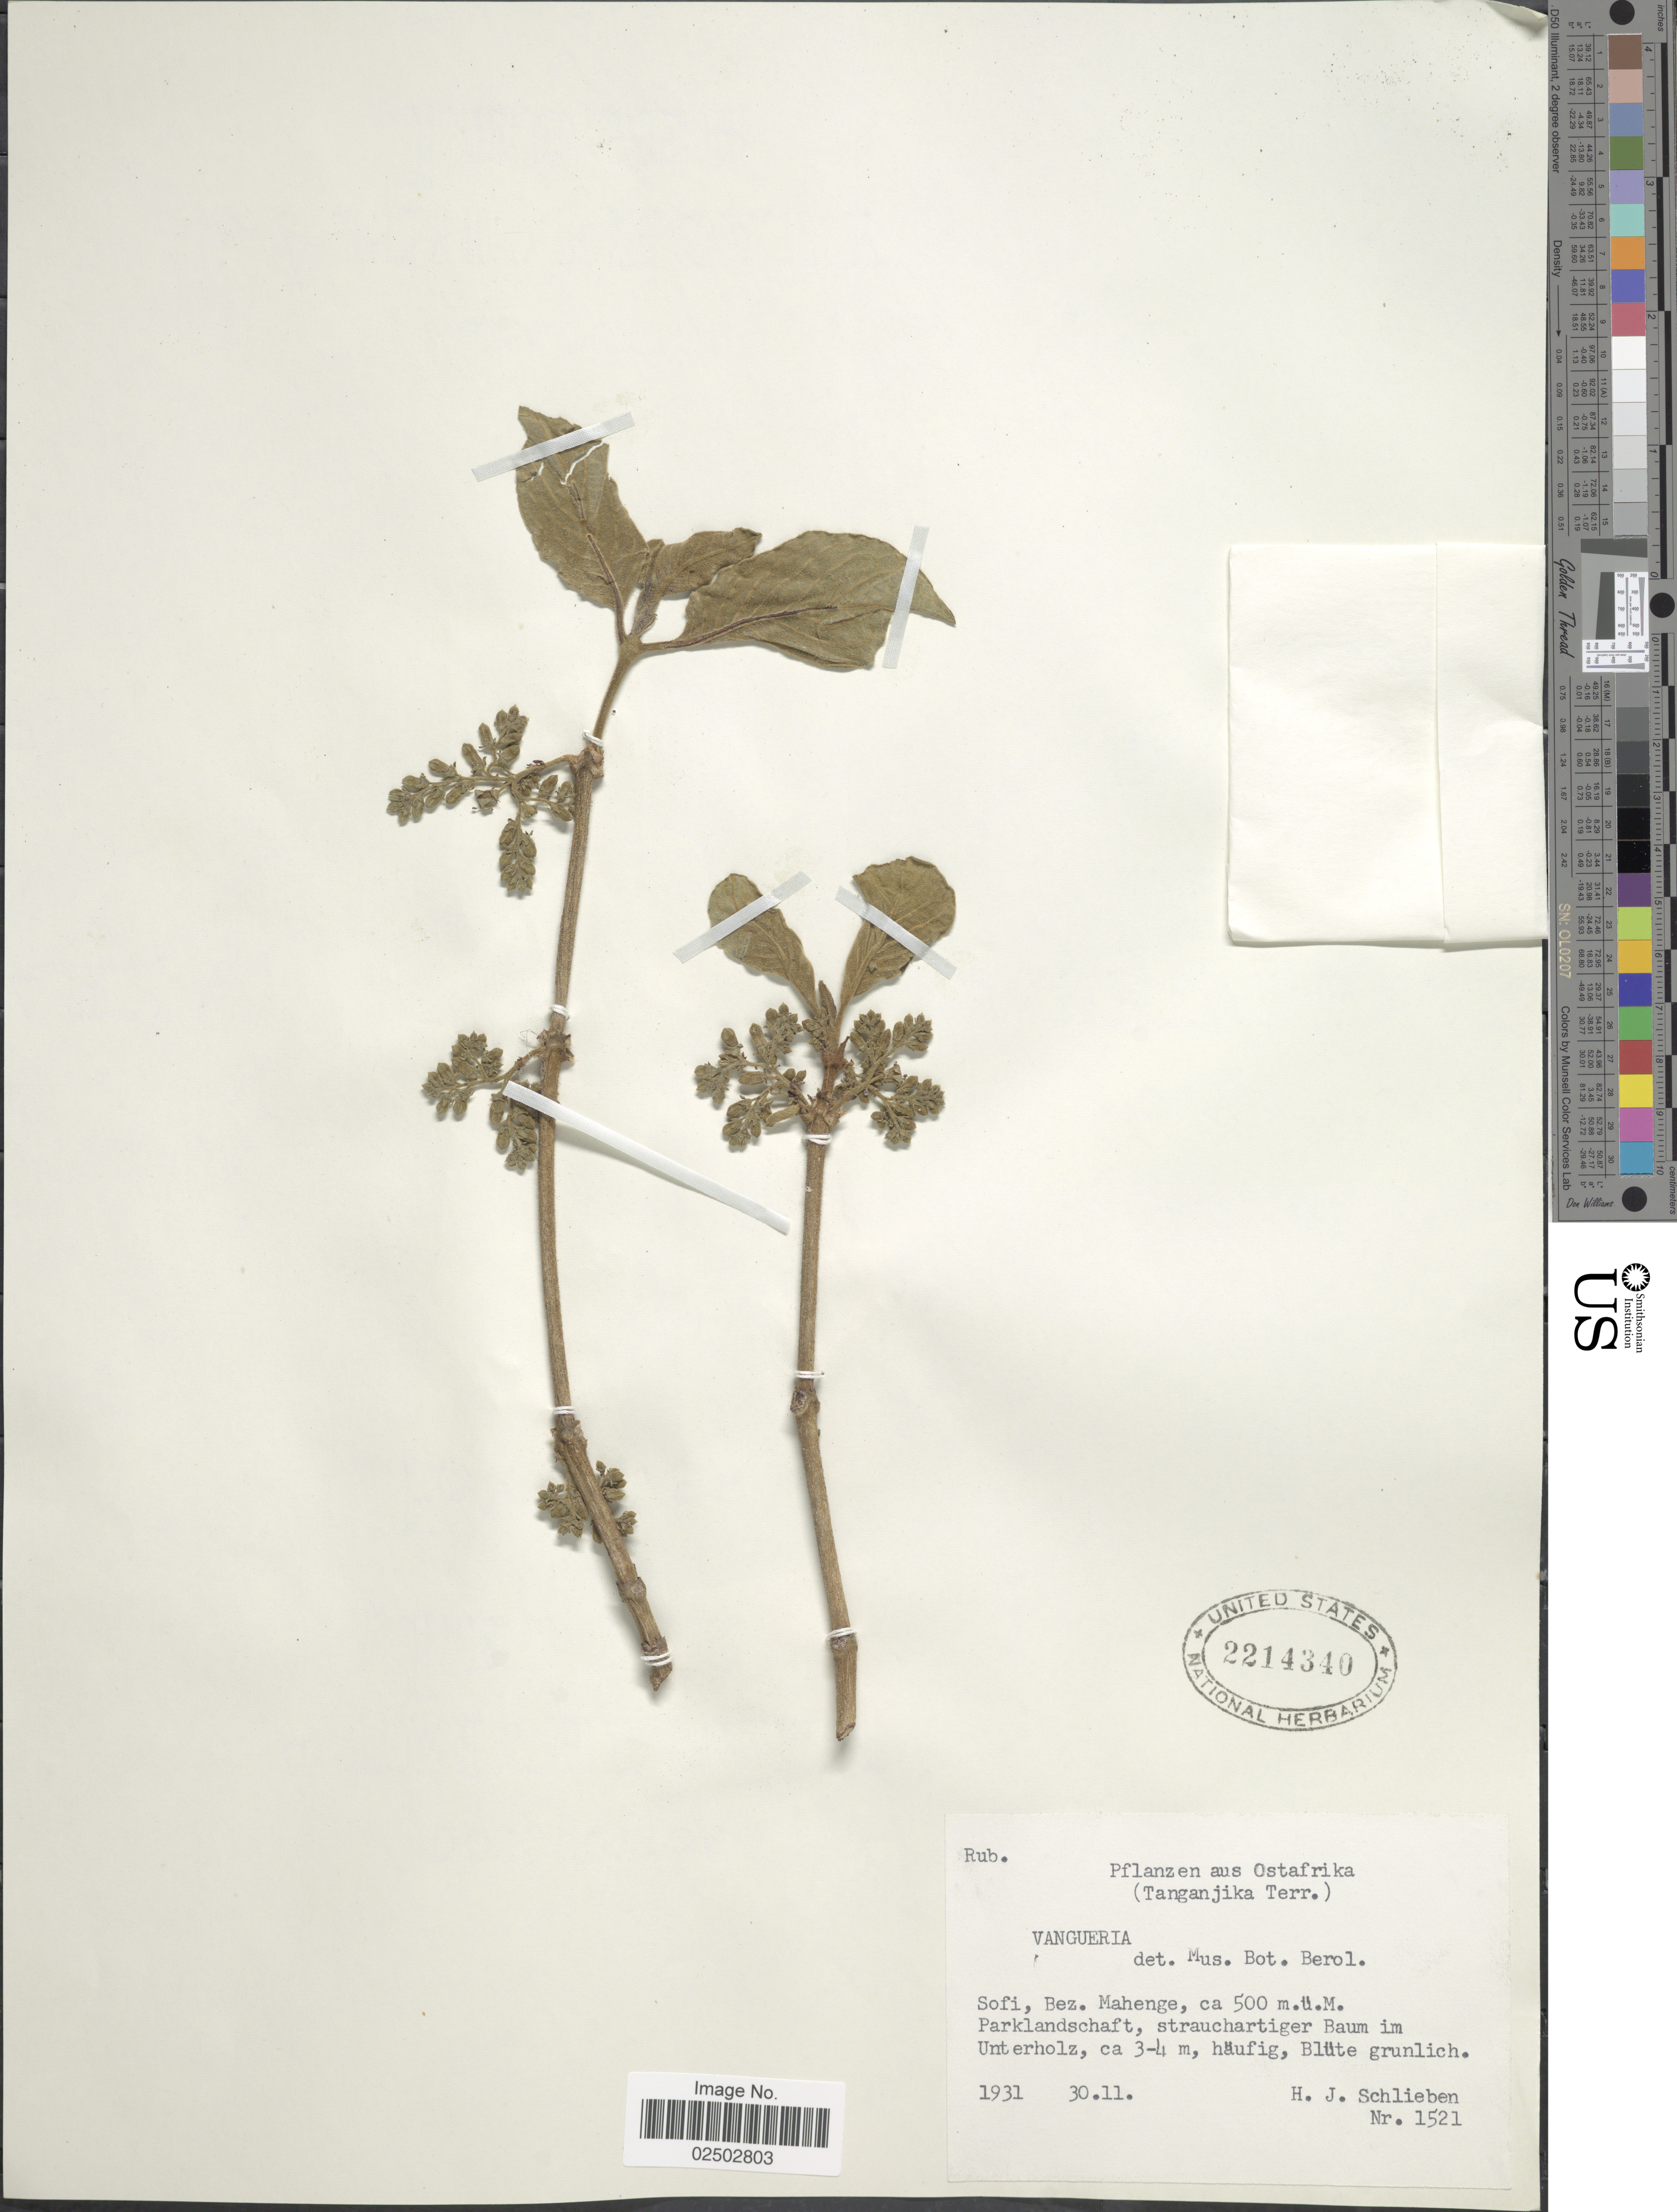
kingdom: Plantae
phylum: Tracheophyta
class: Magnoliopsida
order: Gentianales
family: Rubiaceae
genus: Vangueria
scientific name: Vangueria sp.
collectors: H. J. Schlieben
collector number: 1521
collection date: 1931-11-30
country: Tanzania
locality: Pflanzen aus Ostafrika (Tanganjika Terr.) Sofi, Bez. Mahenge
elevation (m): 500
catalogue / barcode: US 2214340